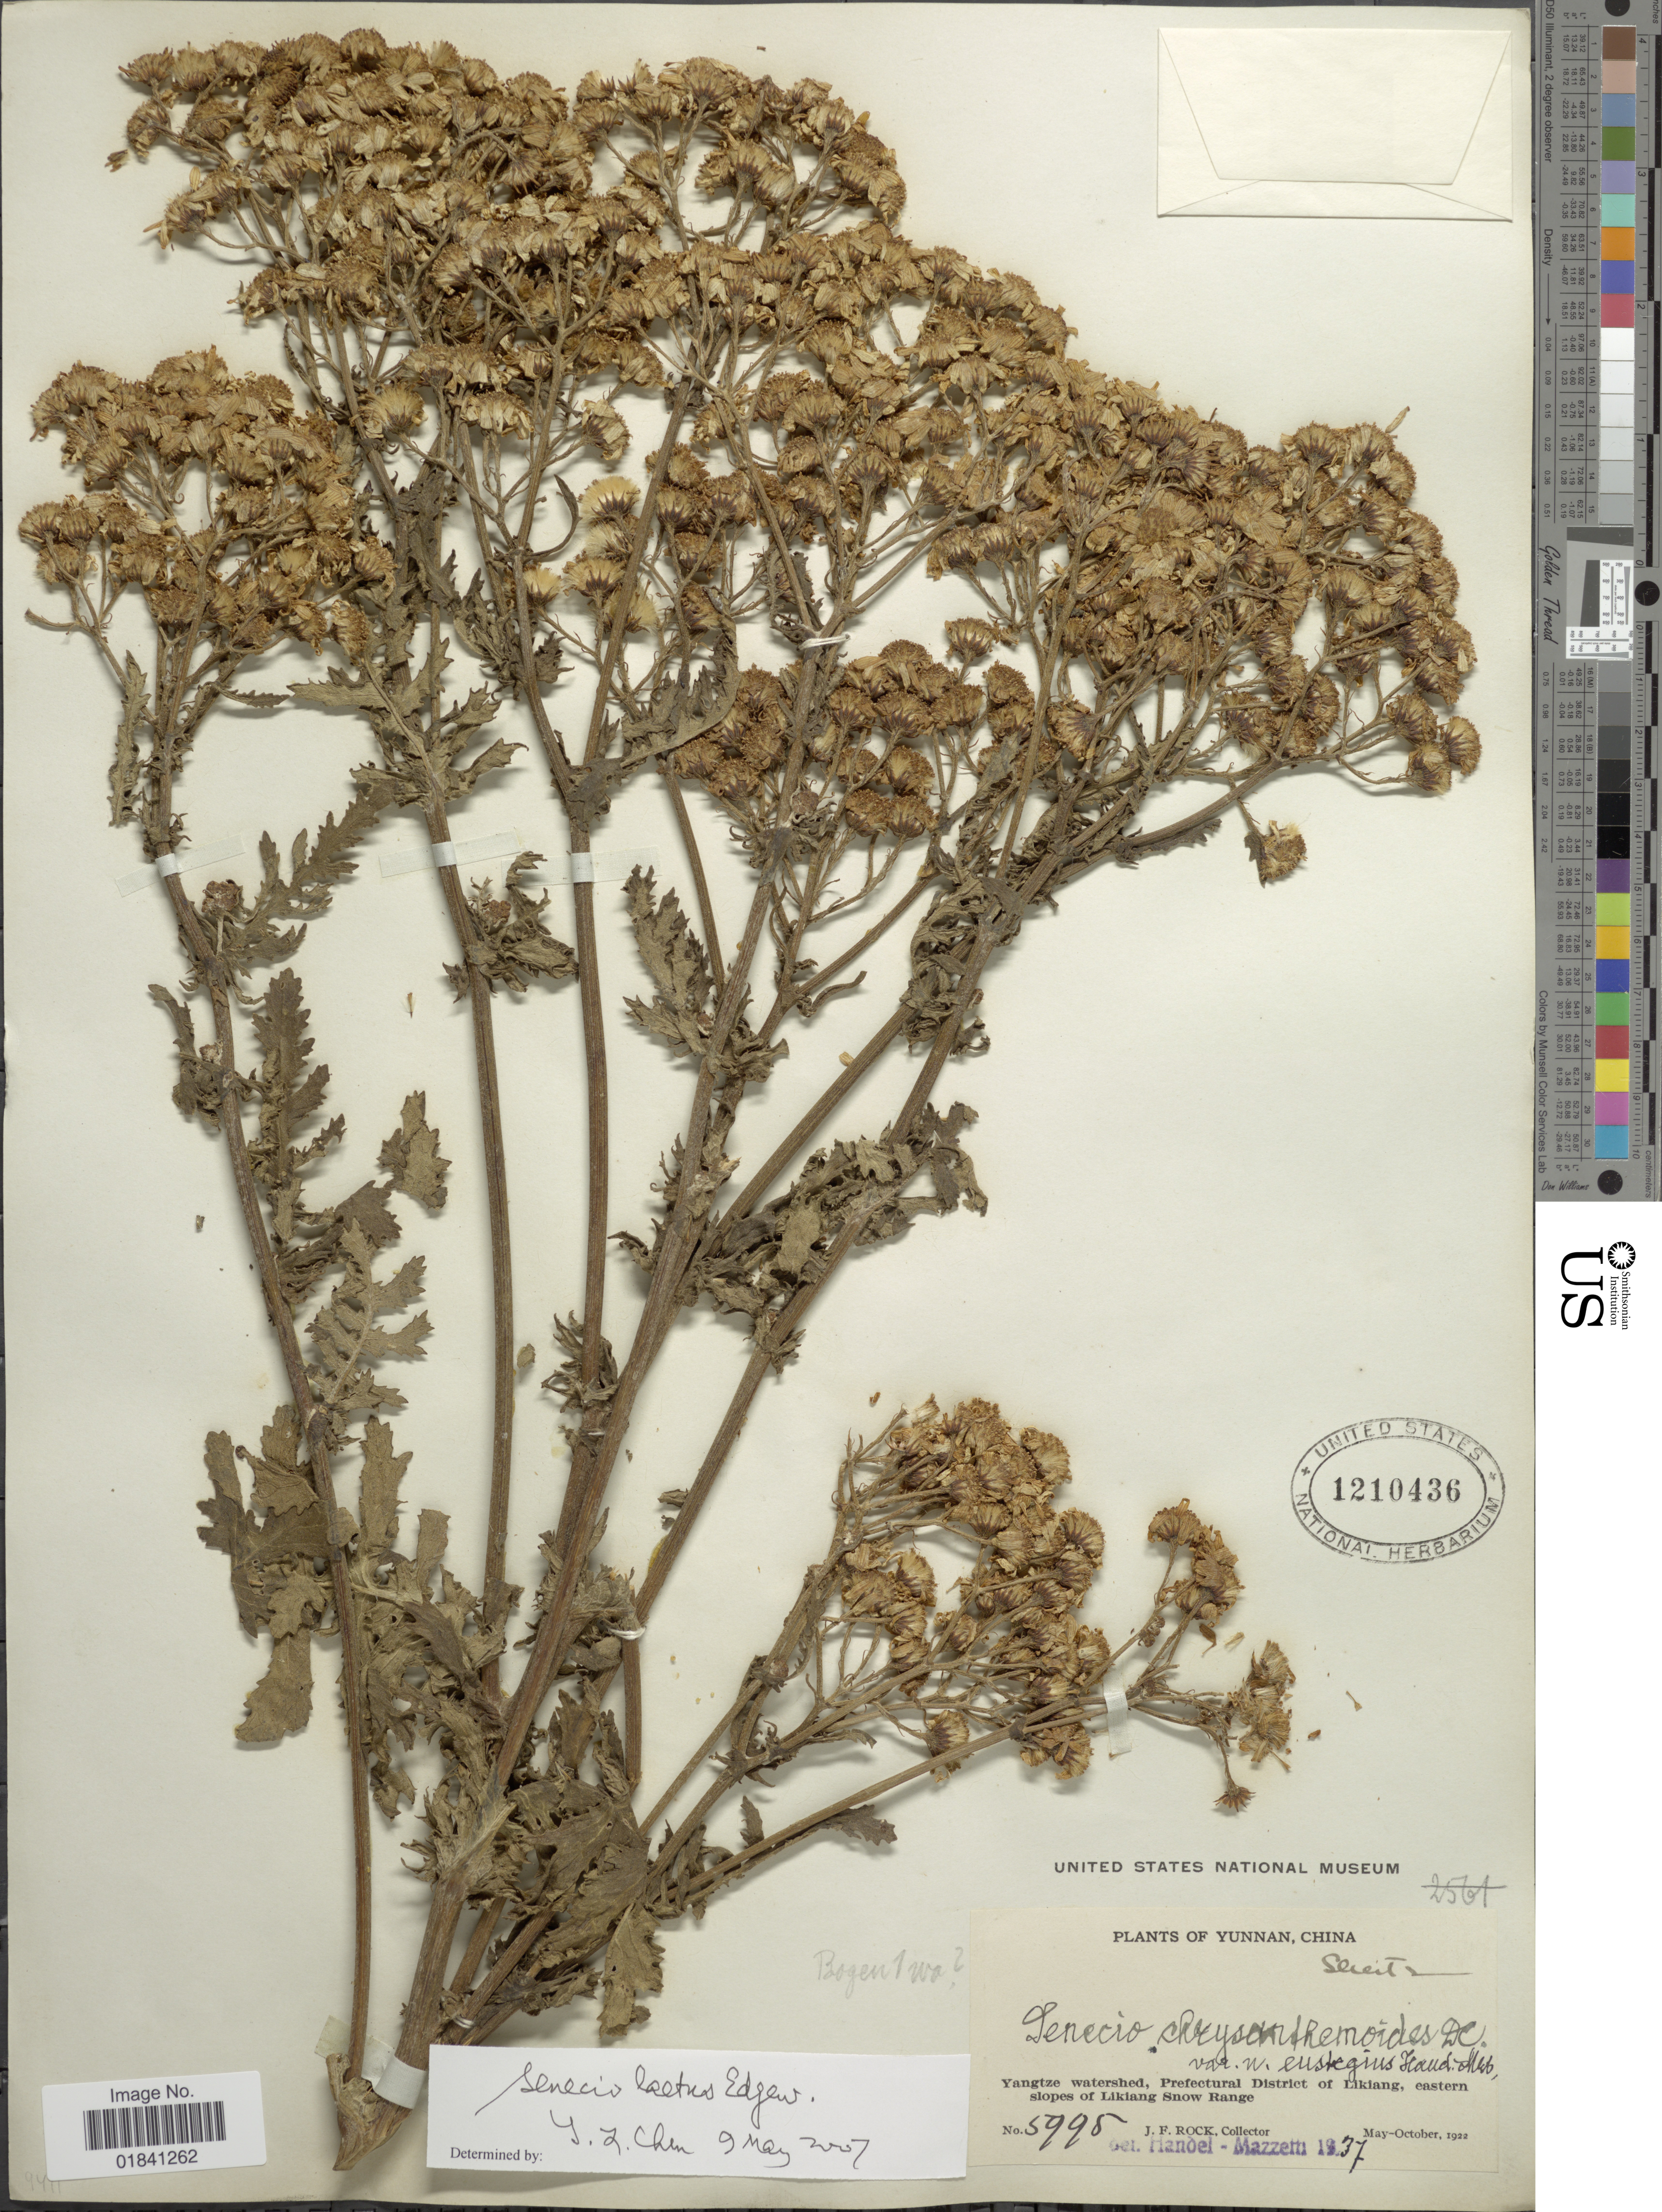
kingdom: Plantae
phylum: Tracheophyta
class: Magnoliopsida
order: Asterales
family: Asteraceae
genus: Senecio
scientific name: Senecio laetus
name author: Edgew.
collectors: J. F. Rock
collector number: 5995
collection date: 1922-05/1922-10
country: China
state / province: Yunnan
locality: Yangtze watershed, Prefectural District of Likiang, eastern slopes of Likiang Snow Range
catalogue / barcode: US 1210436